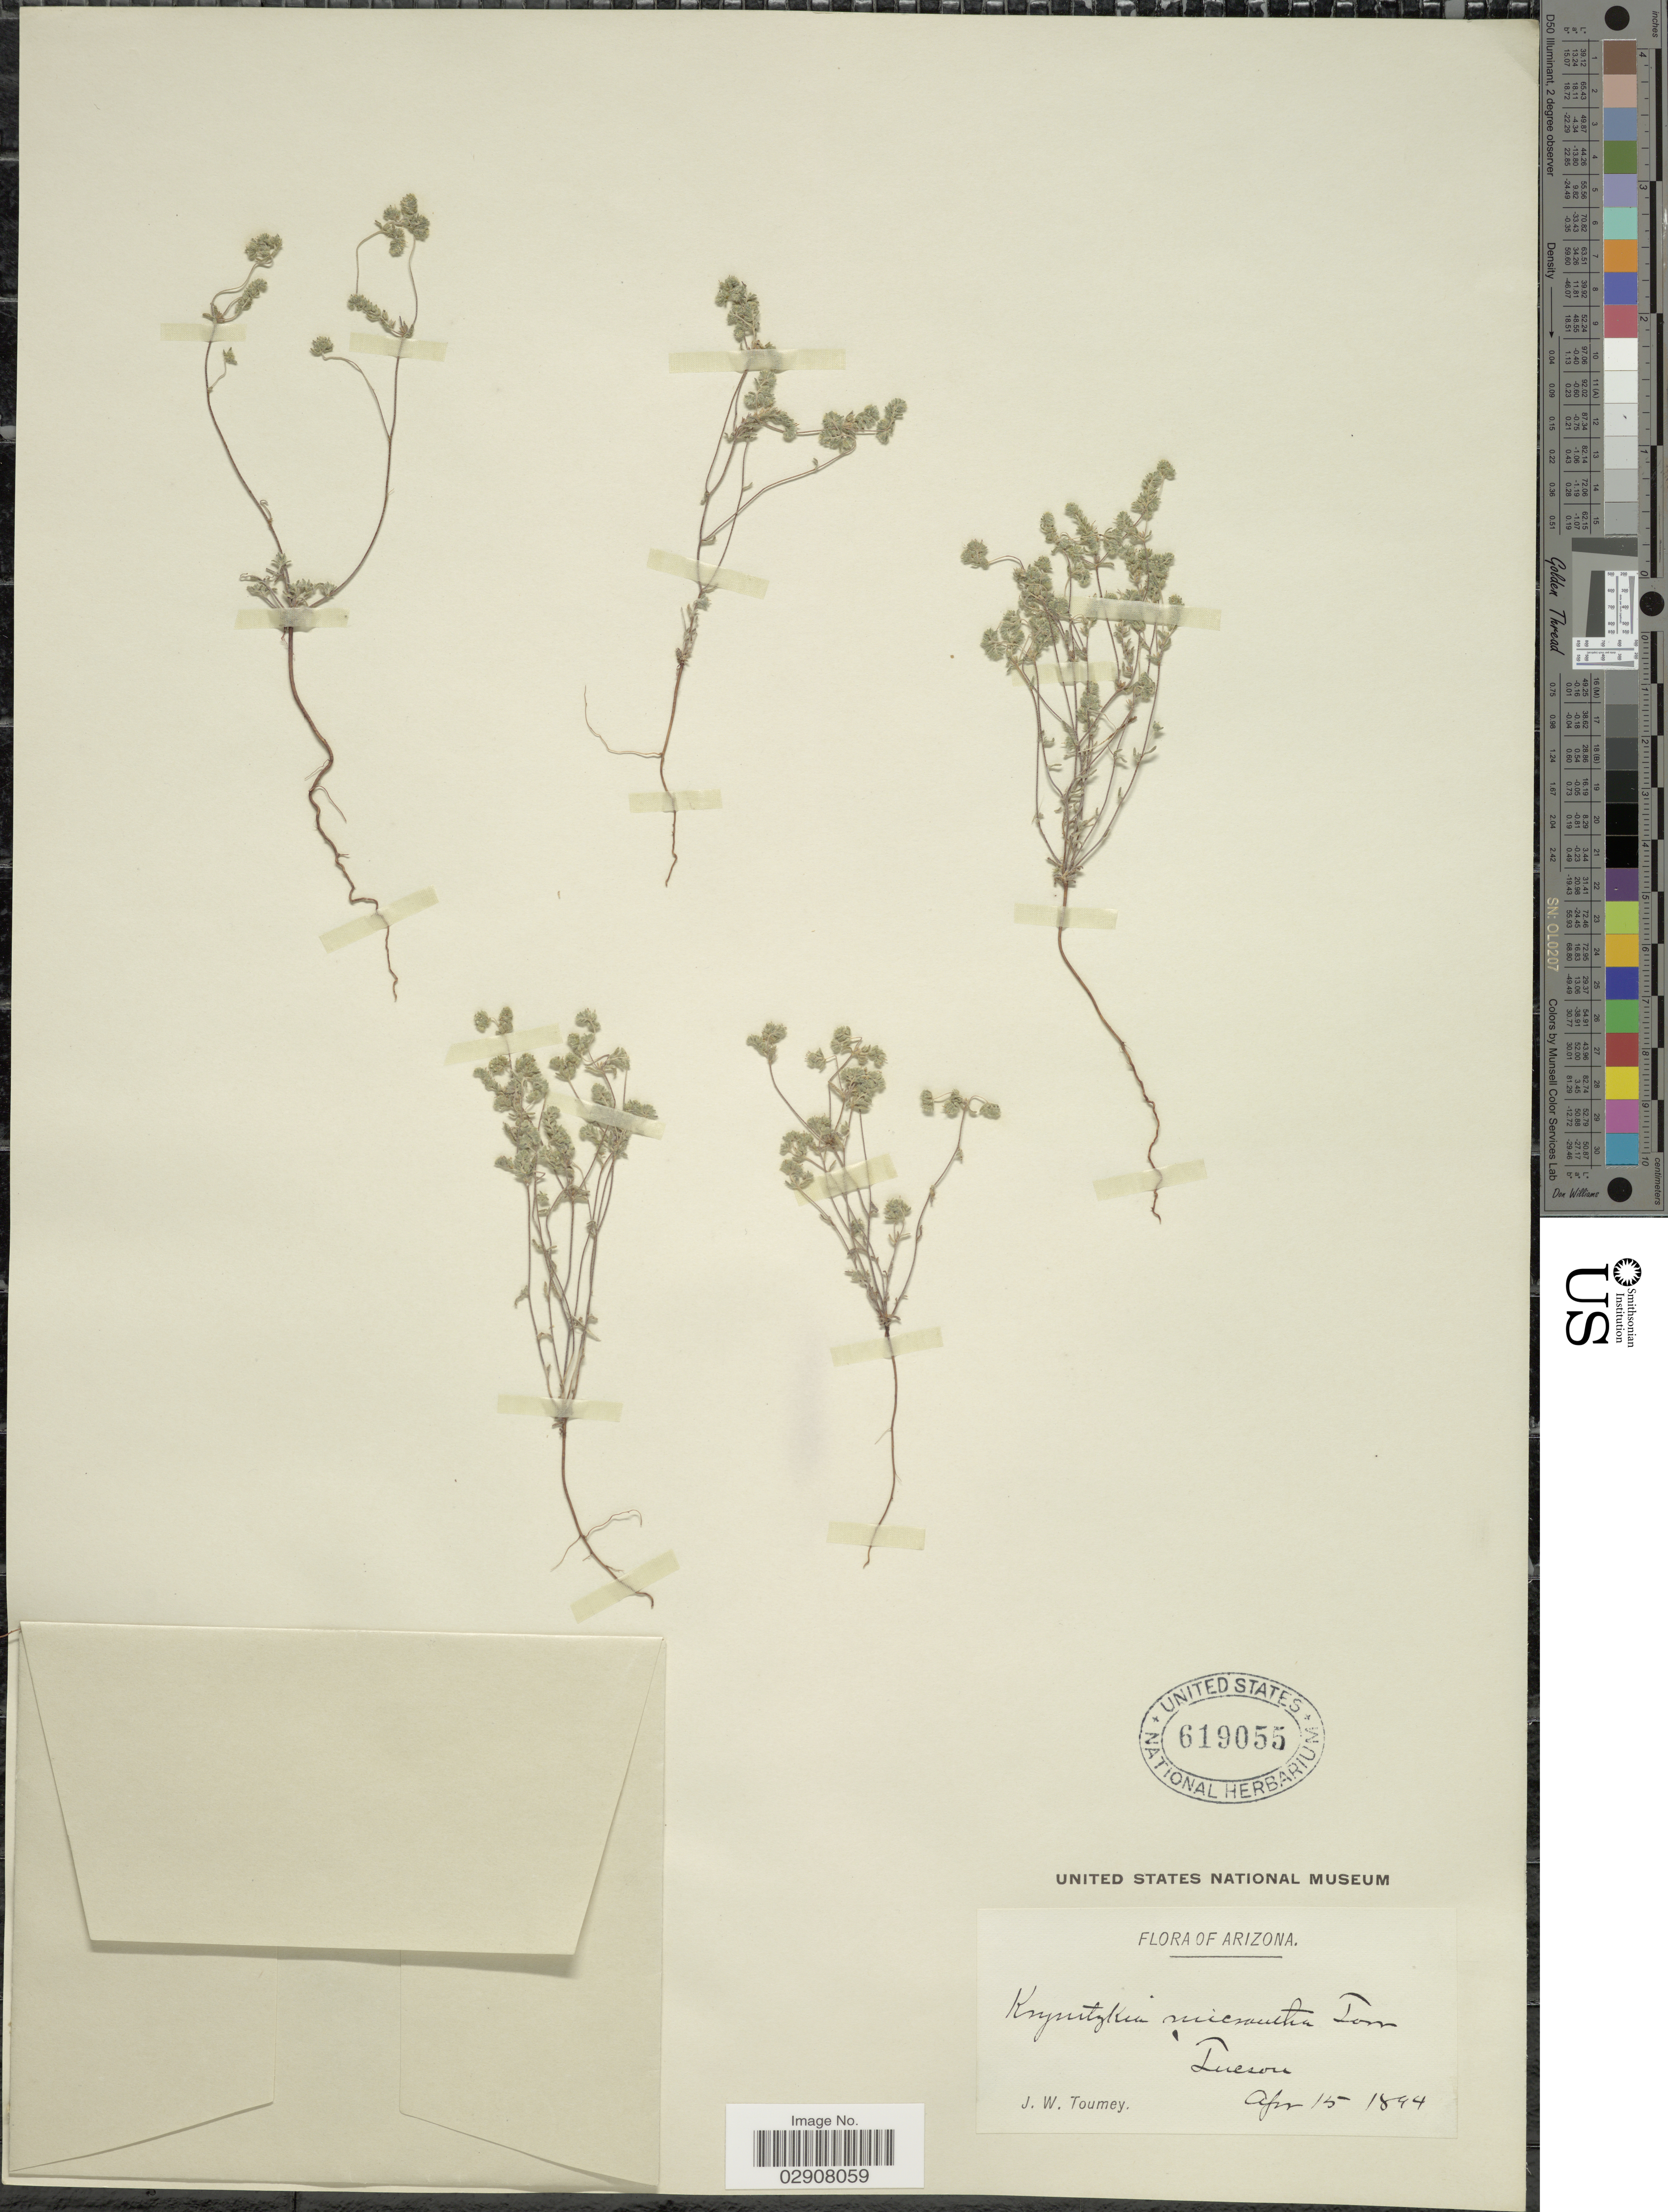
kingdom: Plantae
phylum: Tracheophyta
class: Magnoliopsida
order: Boraginales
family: Boraginaceae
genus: Cryptantha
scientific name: Cryptantha micrantha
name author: (Torr.) I.M. Johnst.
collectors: J. W. Toumey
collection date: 1894-04-15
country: United States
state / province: Arizona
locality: Tucson.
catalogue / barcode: US 619055